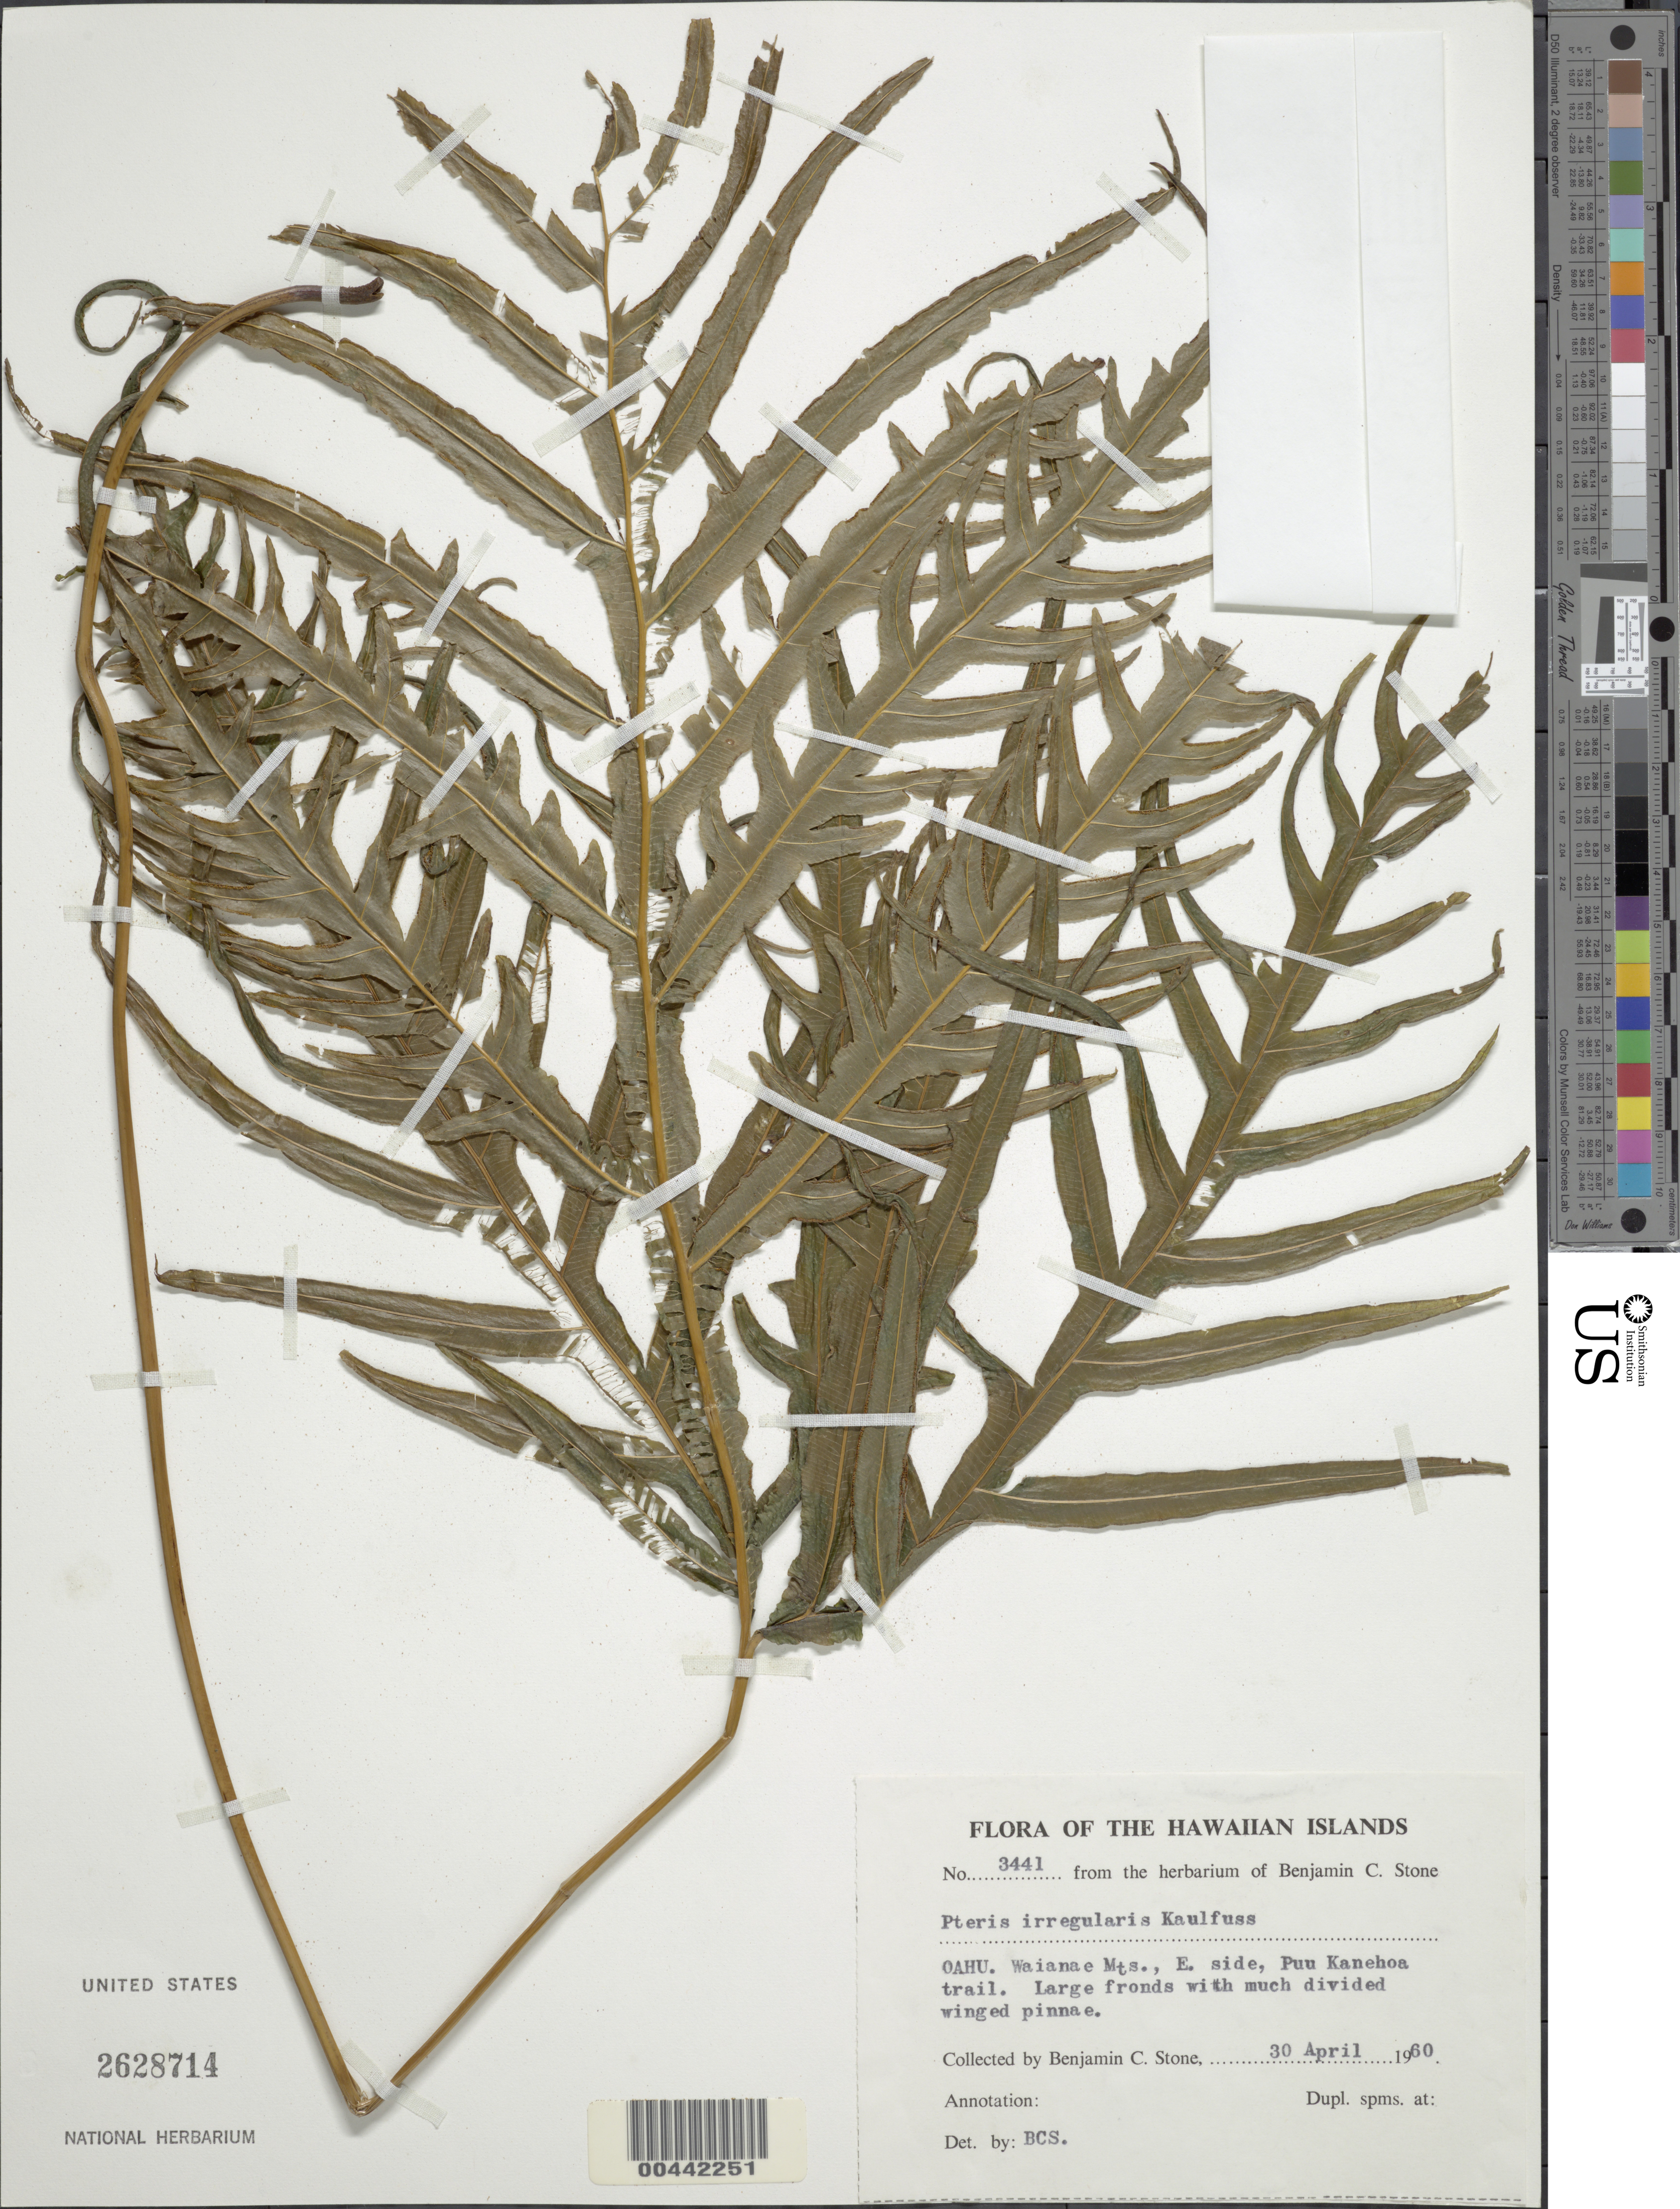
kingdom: Plantae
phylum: Tracheophyta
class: Polypodiopsida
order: Polypodiales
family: Pteridaceae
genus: Pteris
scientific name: Pteris irregularis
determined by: Stone, Benjamin C.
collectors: B. C. Stone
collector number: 3441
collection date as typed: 30 Apr 1960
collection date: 1960-04-30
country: United States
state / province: Hawaii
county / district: Honolulu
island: Oahu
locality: Waianae Mts., E side, Puu Kanehoa trail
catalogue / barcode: US 2628714